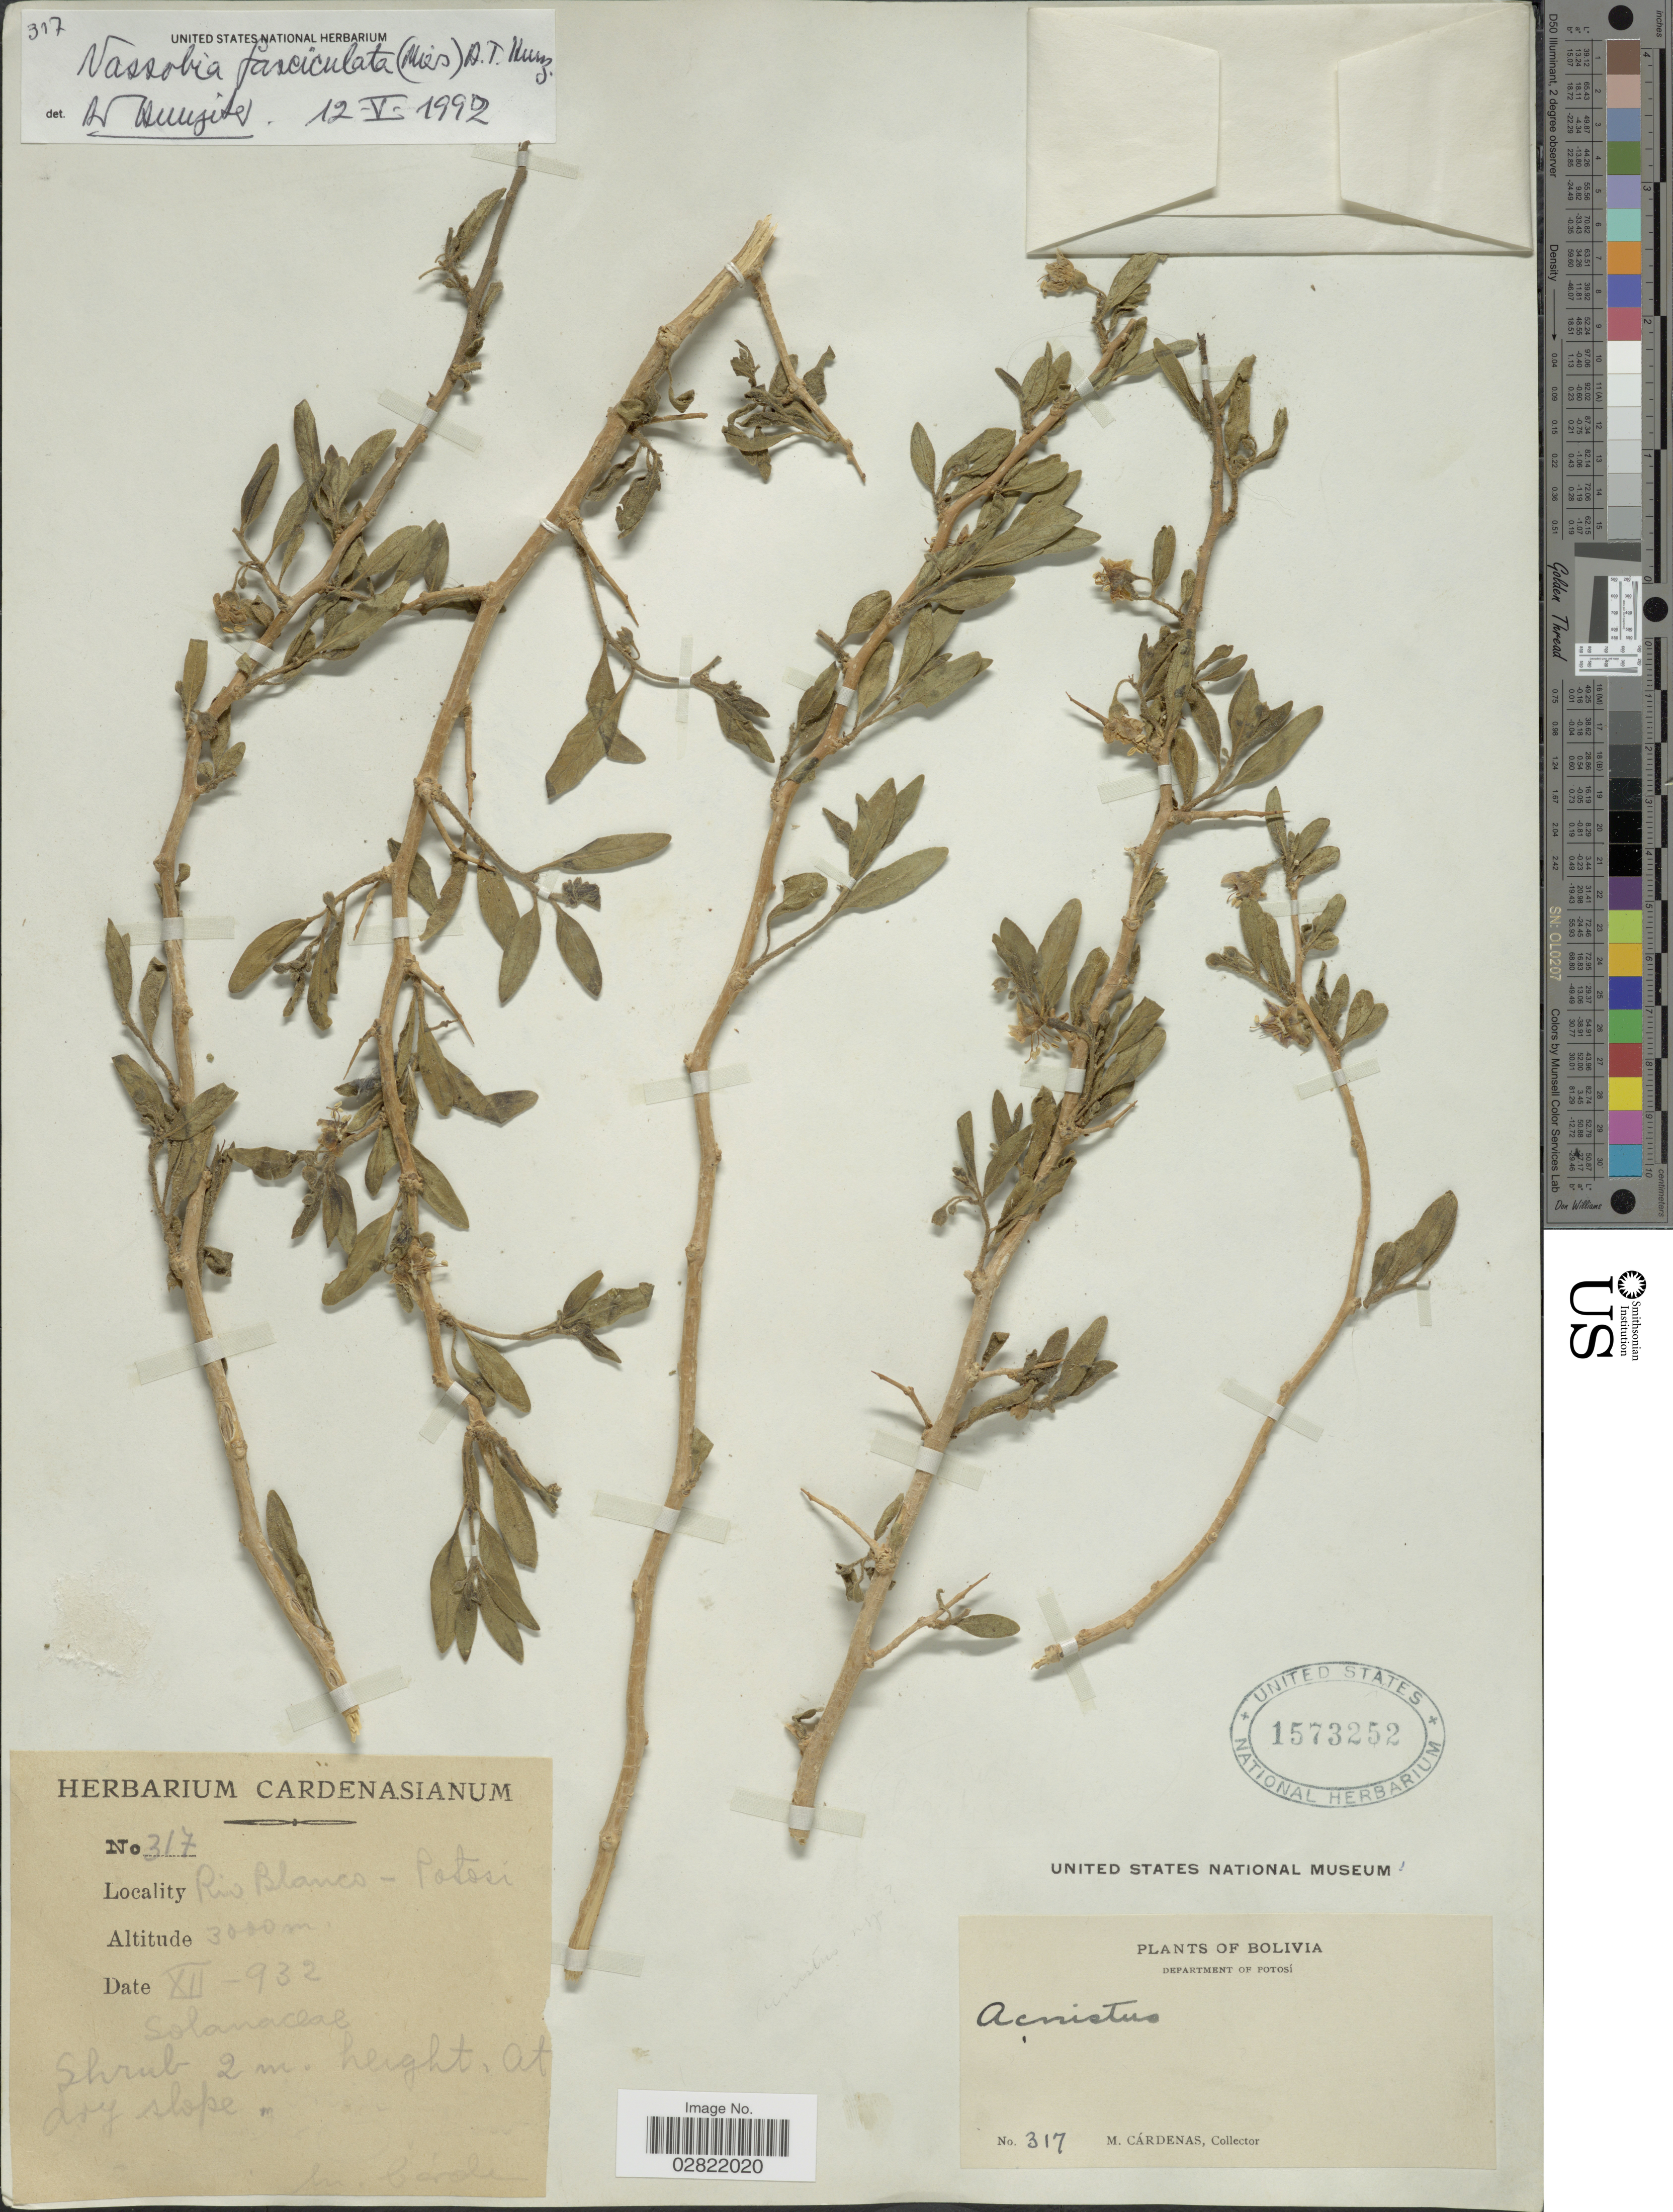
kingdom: Plantae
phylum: Tracheophyta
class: Magnoliopsida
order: Solanales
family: Solanaceae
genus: Vassobia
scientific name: Vassobia fasciculata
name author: (Miers) Hunz.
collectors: M. Cárdenas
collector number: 317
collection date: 1932-12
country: Bolivia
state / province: Potosi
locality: Department of Potosí, Rio Blanco - Potosi.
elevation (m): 3000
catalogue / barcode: US 1573252